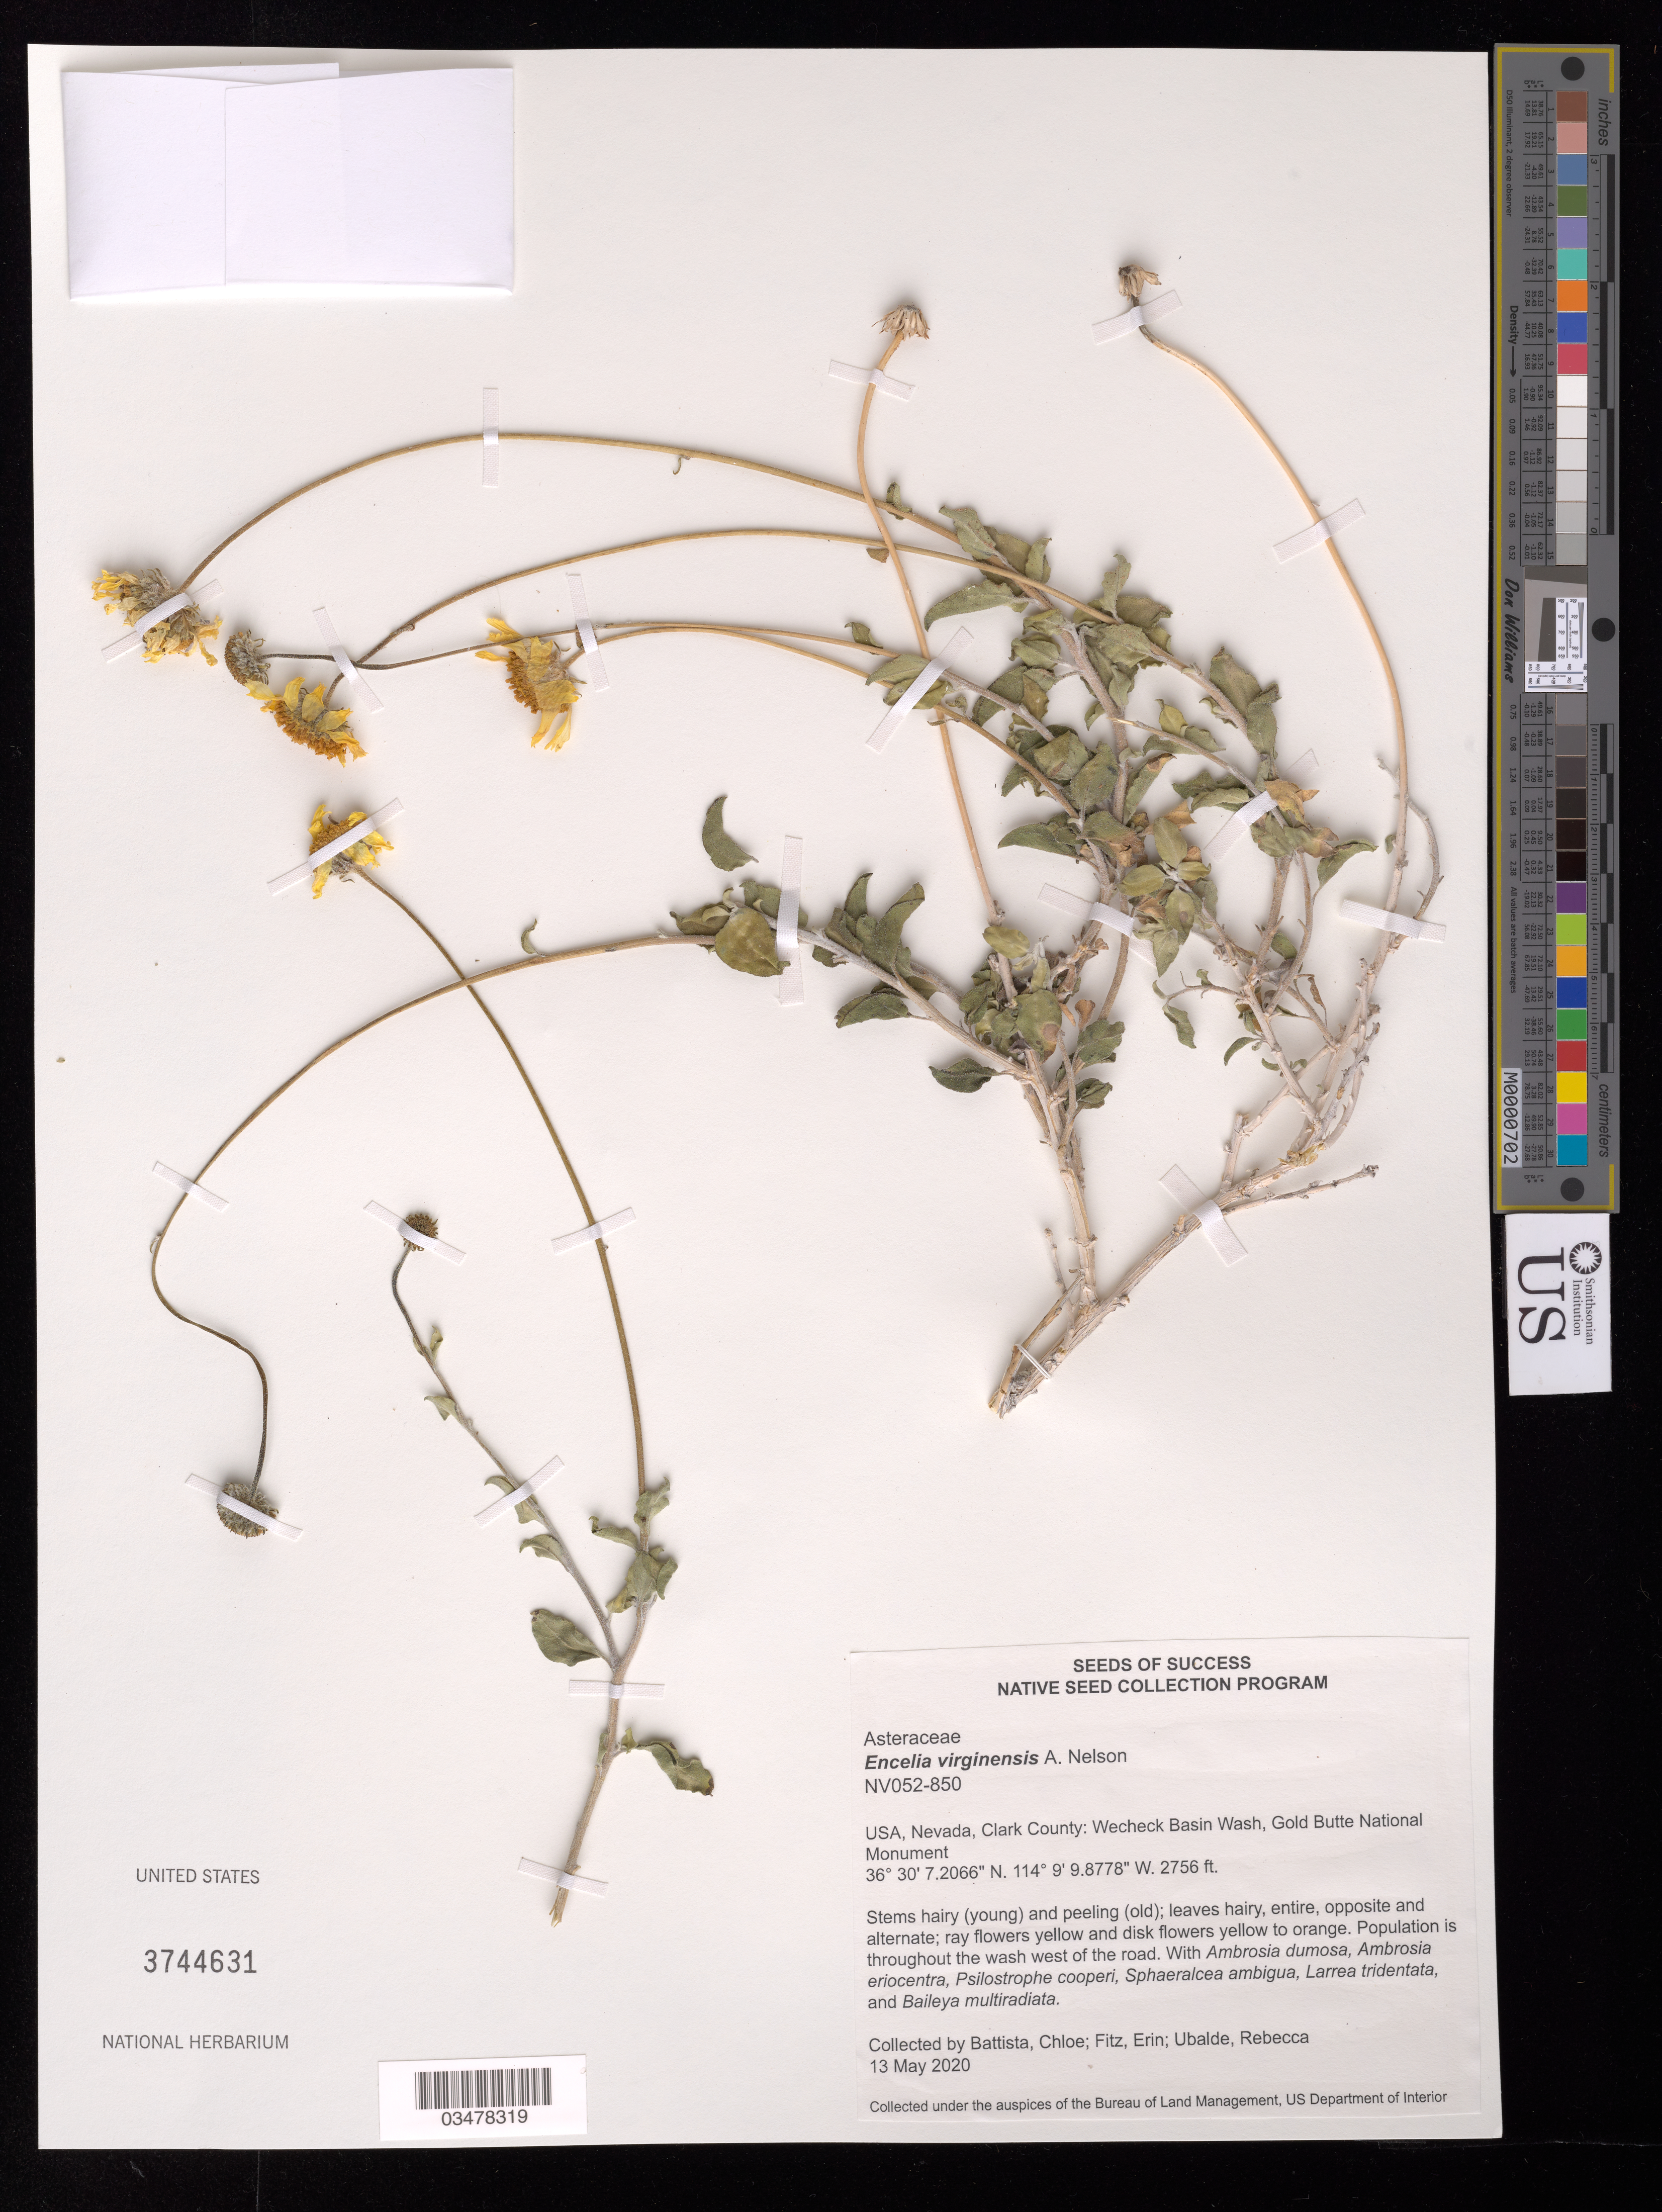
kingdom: Plantae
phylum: Tracheophyta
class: Magnoliopsida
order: Asterales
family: Asteraceae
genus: Encelia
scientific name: Encelia virginensis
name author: A. Nelson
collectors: C. Battista, E. Fitz & R. Ubalde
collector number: NV052-850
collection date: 2020-05-13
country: United States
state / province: Nevada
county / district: Clark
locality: Wecheck Basin Wash, Gold Butte National Monument.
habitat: Wash west of the road. With Ambrosia dumosa, Larrea tridentata, Baileya multiradiata, etc.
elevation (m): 840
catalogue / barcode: US 3744631